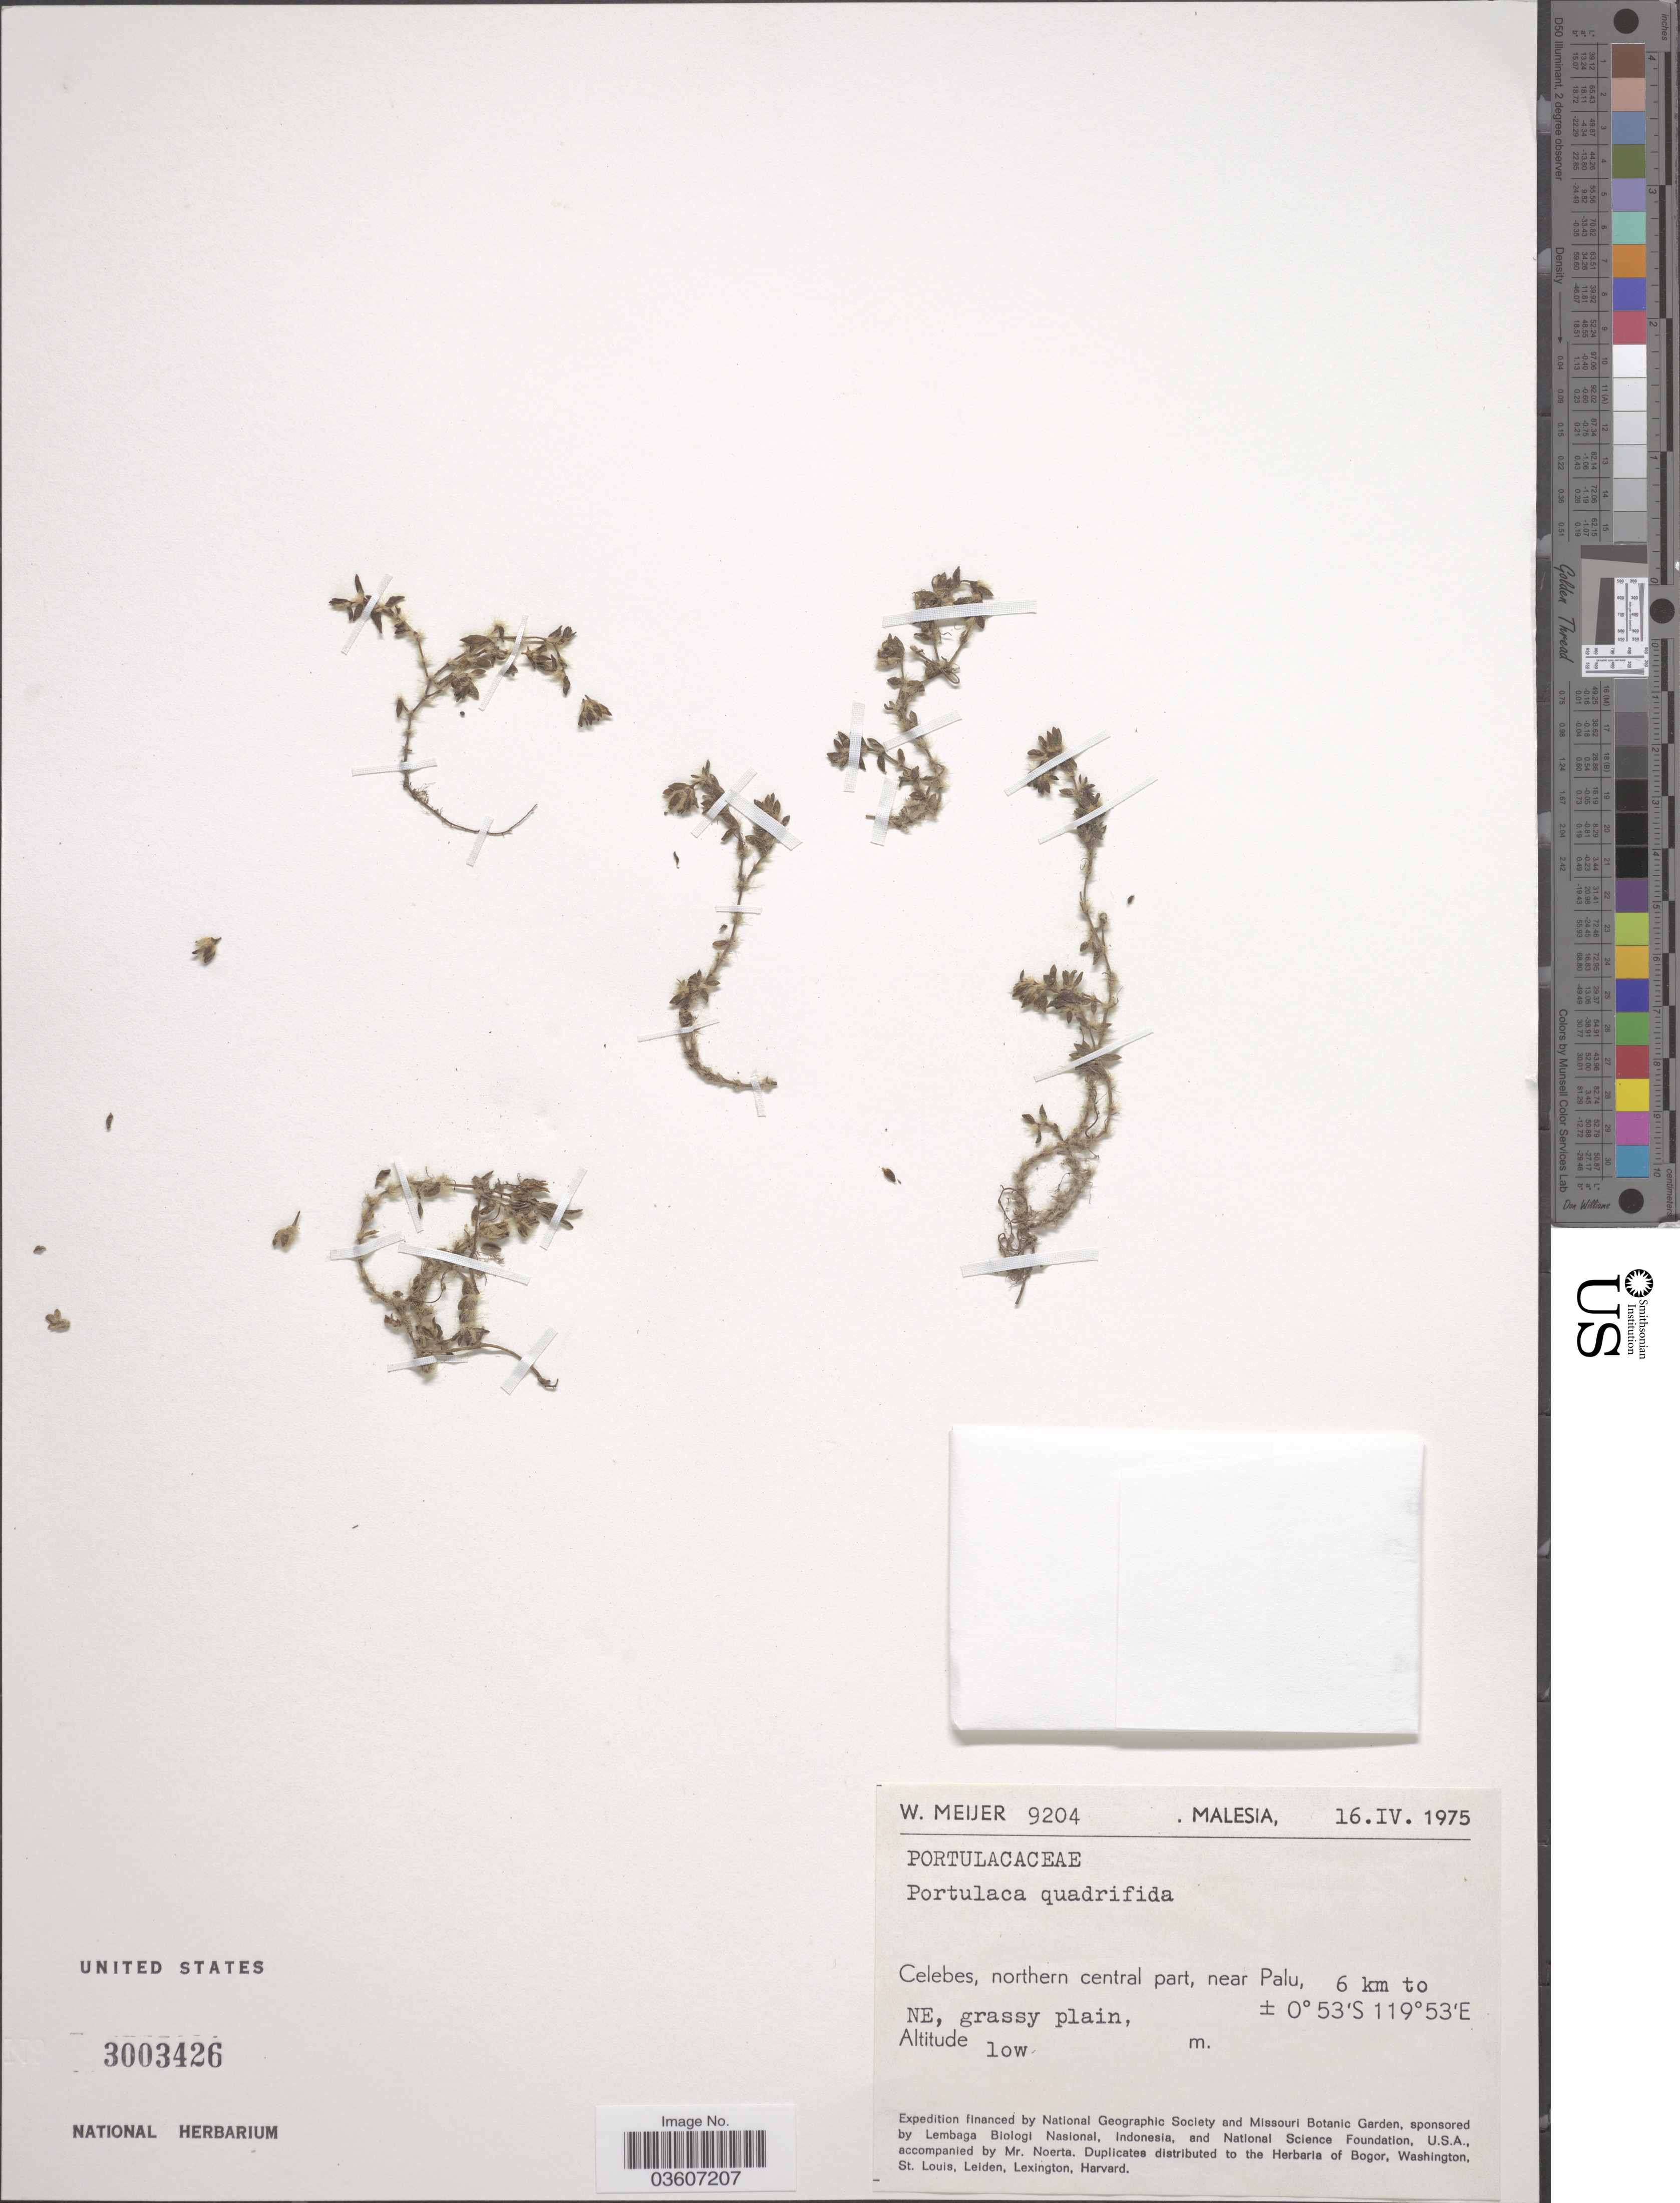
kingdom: Plantae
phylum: Tracheophyta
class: Magnoliopsida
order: Caryophyllales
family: Portulacaceae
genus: Portulaca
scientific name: Portulaca quadrifida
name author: L.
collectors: W. Meijer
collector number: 9204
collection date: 1975-04-16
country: Malaysia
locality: Celebes, northern central part, near Palu, 6 km to NE, grassy plain.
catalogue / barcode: US 3003426